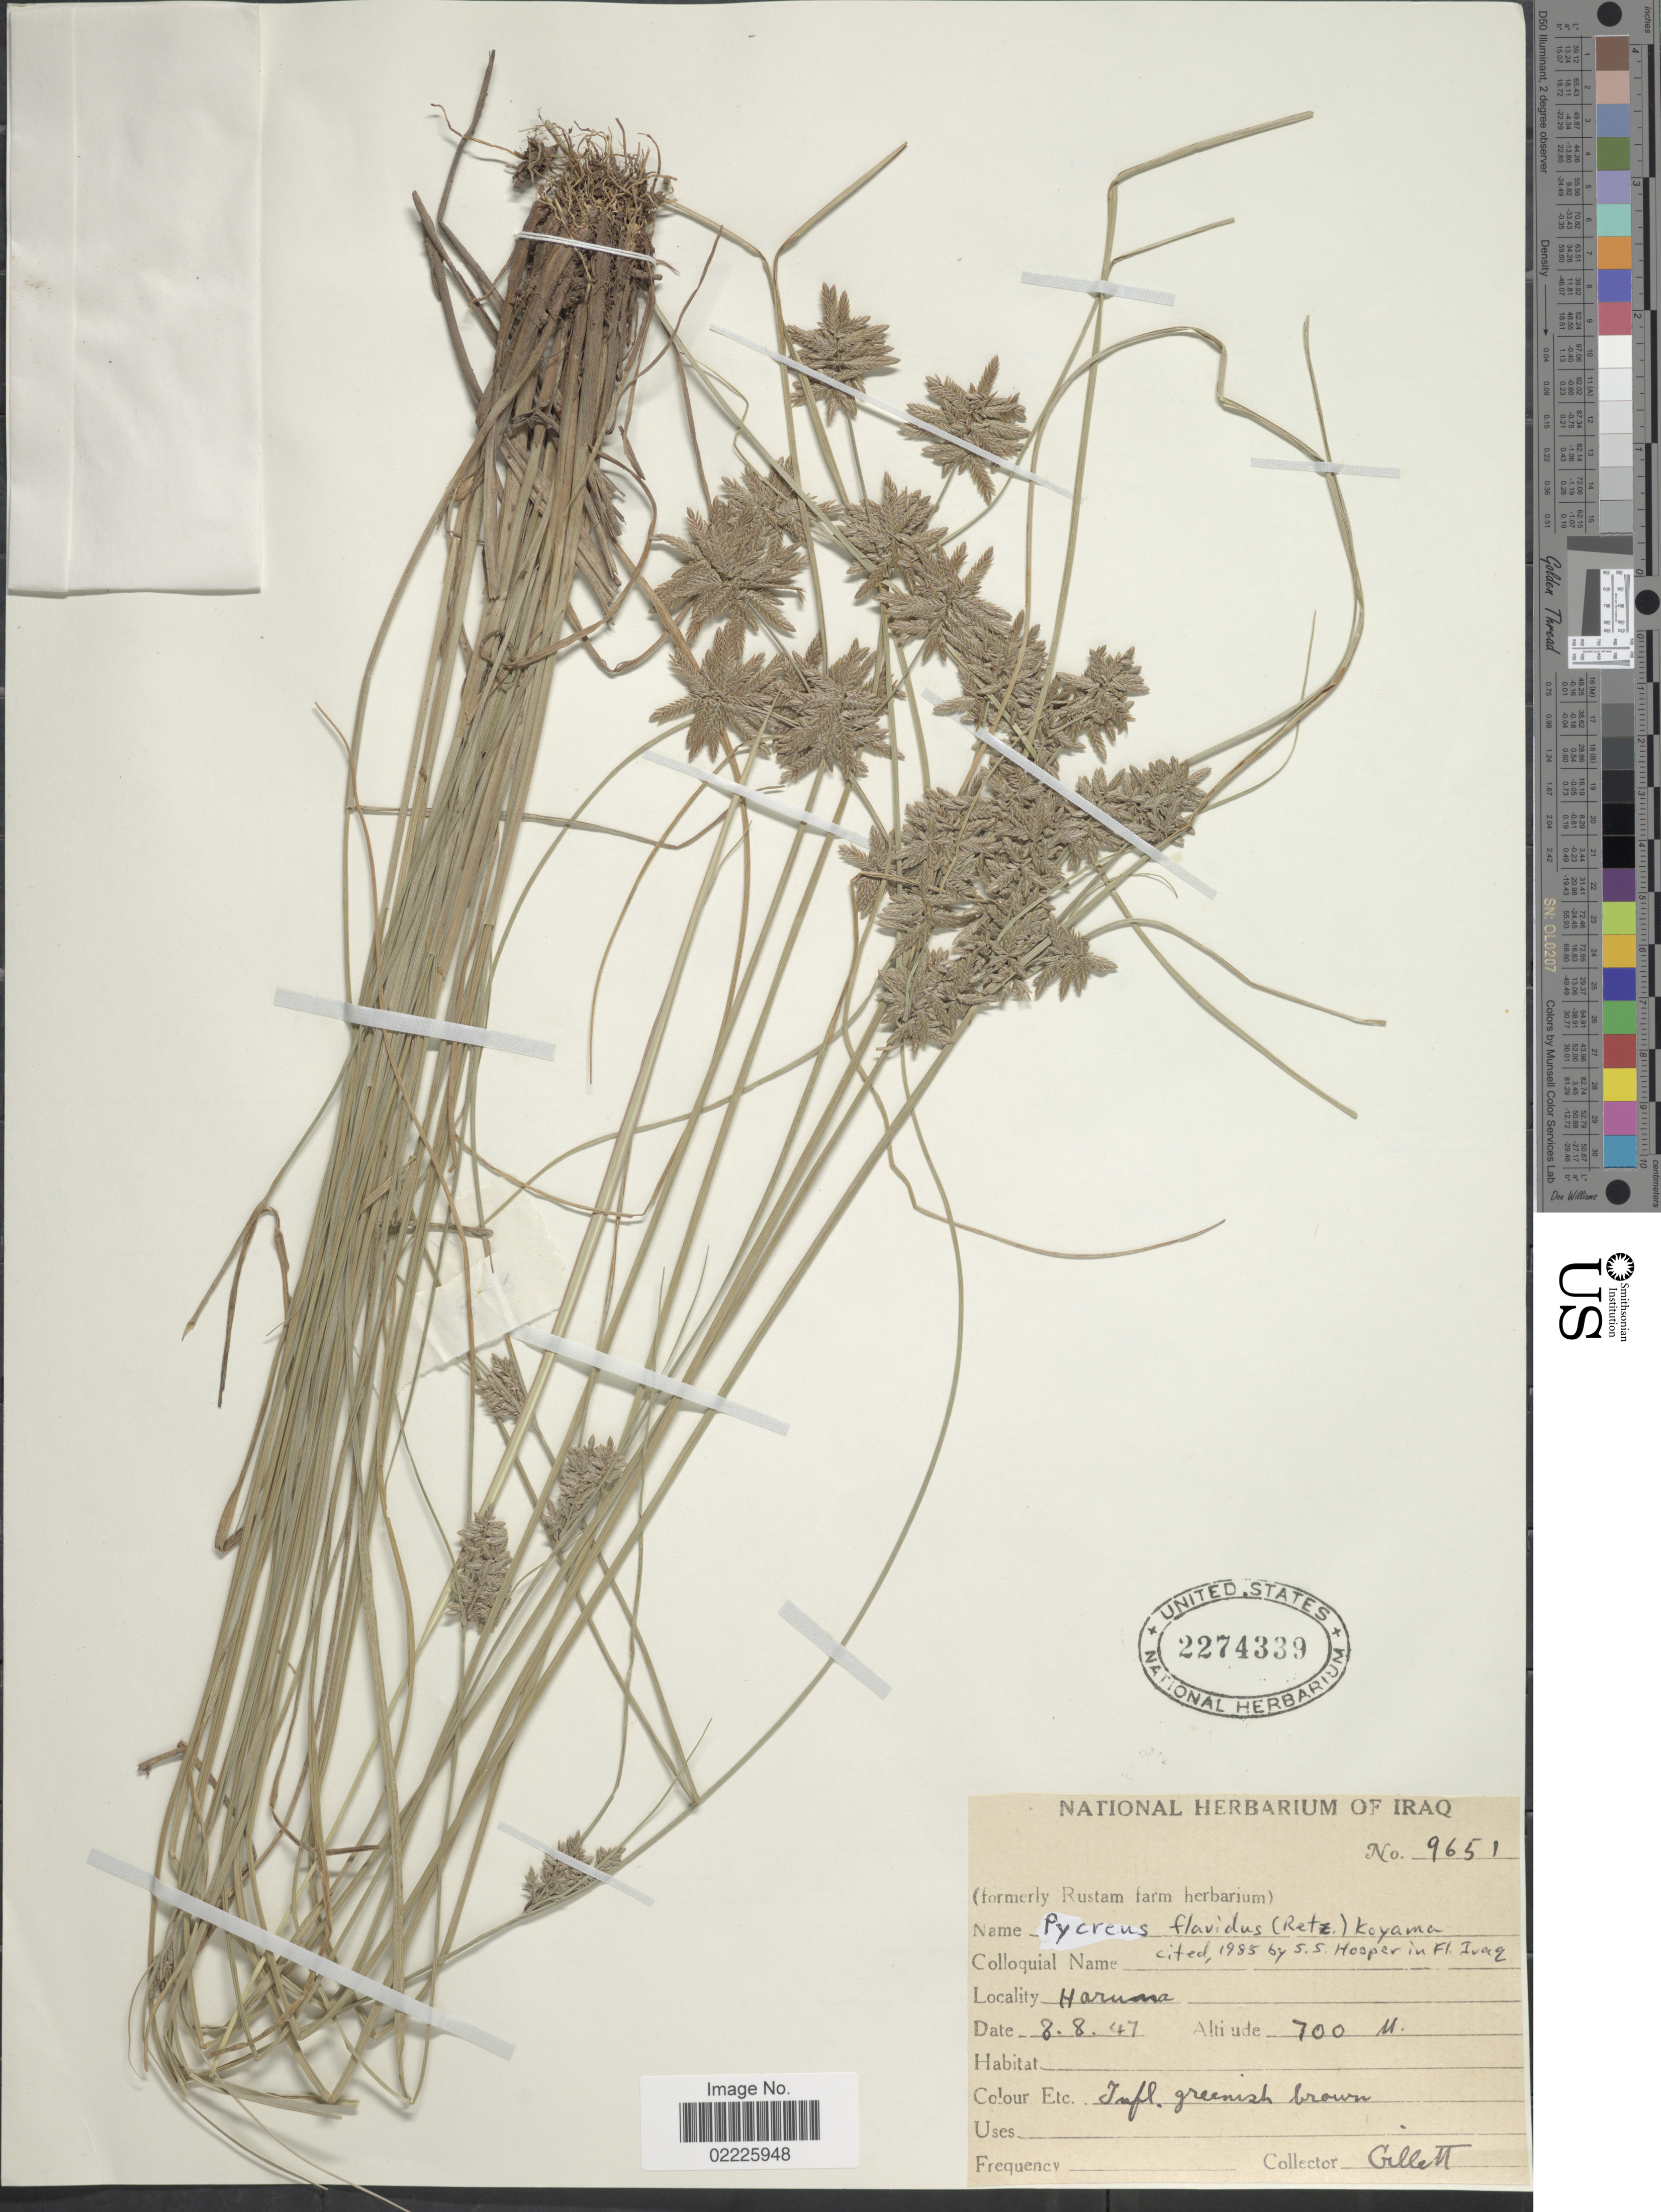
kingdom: Plantae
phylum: Tracheophyta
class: Liliopsida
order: Poales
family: Cyperaceae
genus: Cyperus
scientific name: Cyperus flavidus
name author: Retz.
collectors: Gillett, --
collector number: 9651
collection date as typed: Transcribed d/m/y: 8/8/47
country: Iraq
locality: Haruna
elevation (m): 700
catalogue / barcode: US 2274339